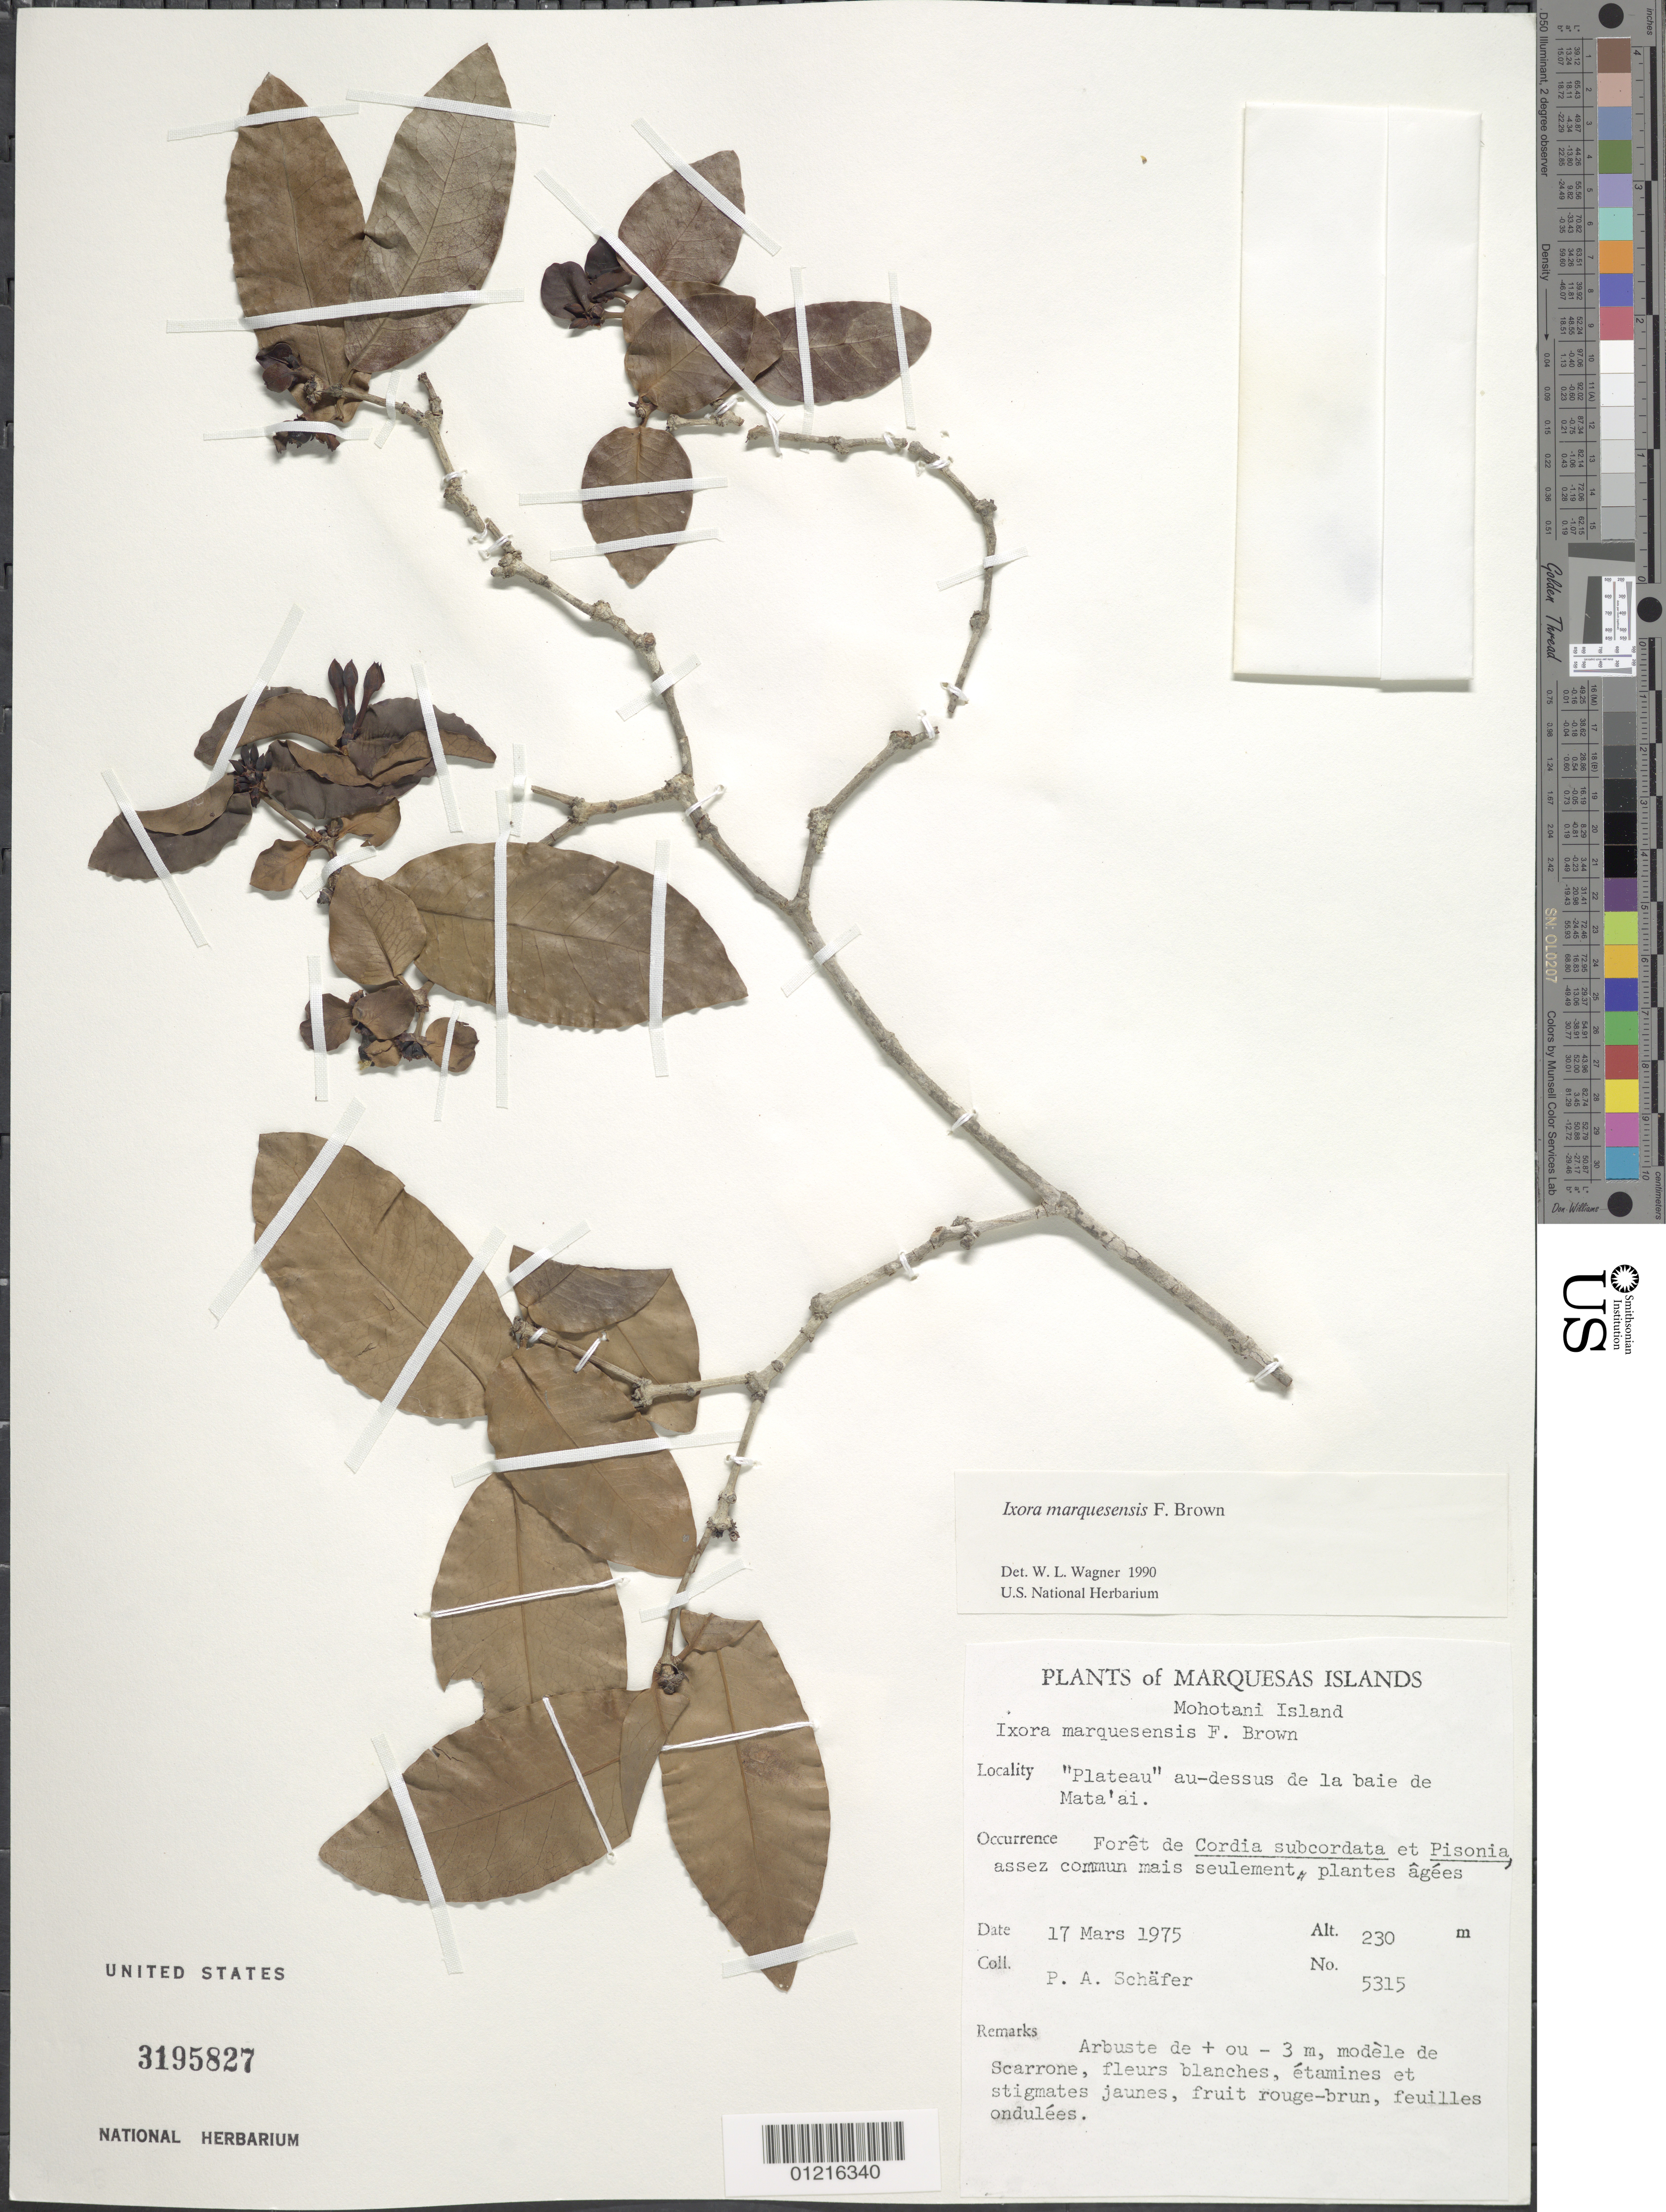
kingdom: Plantae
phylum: Tracheophyta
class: Magnoliopsida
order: Gentianales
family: Rubiaceae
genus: Ixora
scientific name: Ixora marquesensis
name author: F. Br.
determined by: Wagner, W. L., (BOT), Smithsonian Institution - National Museum of Natural History (UNITED STATES)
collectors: P. A. Schäfer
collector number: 5315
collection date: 1975-03-17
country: French Polynesia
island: Mohotani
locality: "Plateau" au-dessus de baie lde Mata'ai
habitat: Forêt de Cordia subcordata et Pisonia, assez commun, mais seulement plantes agées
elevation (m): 230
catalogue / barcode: US 3195827